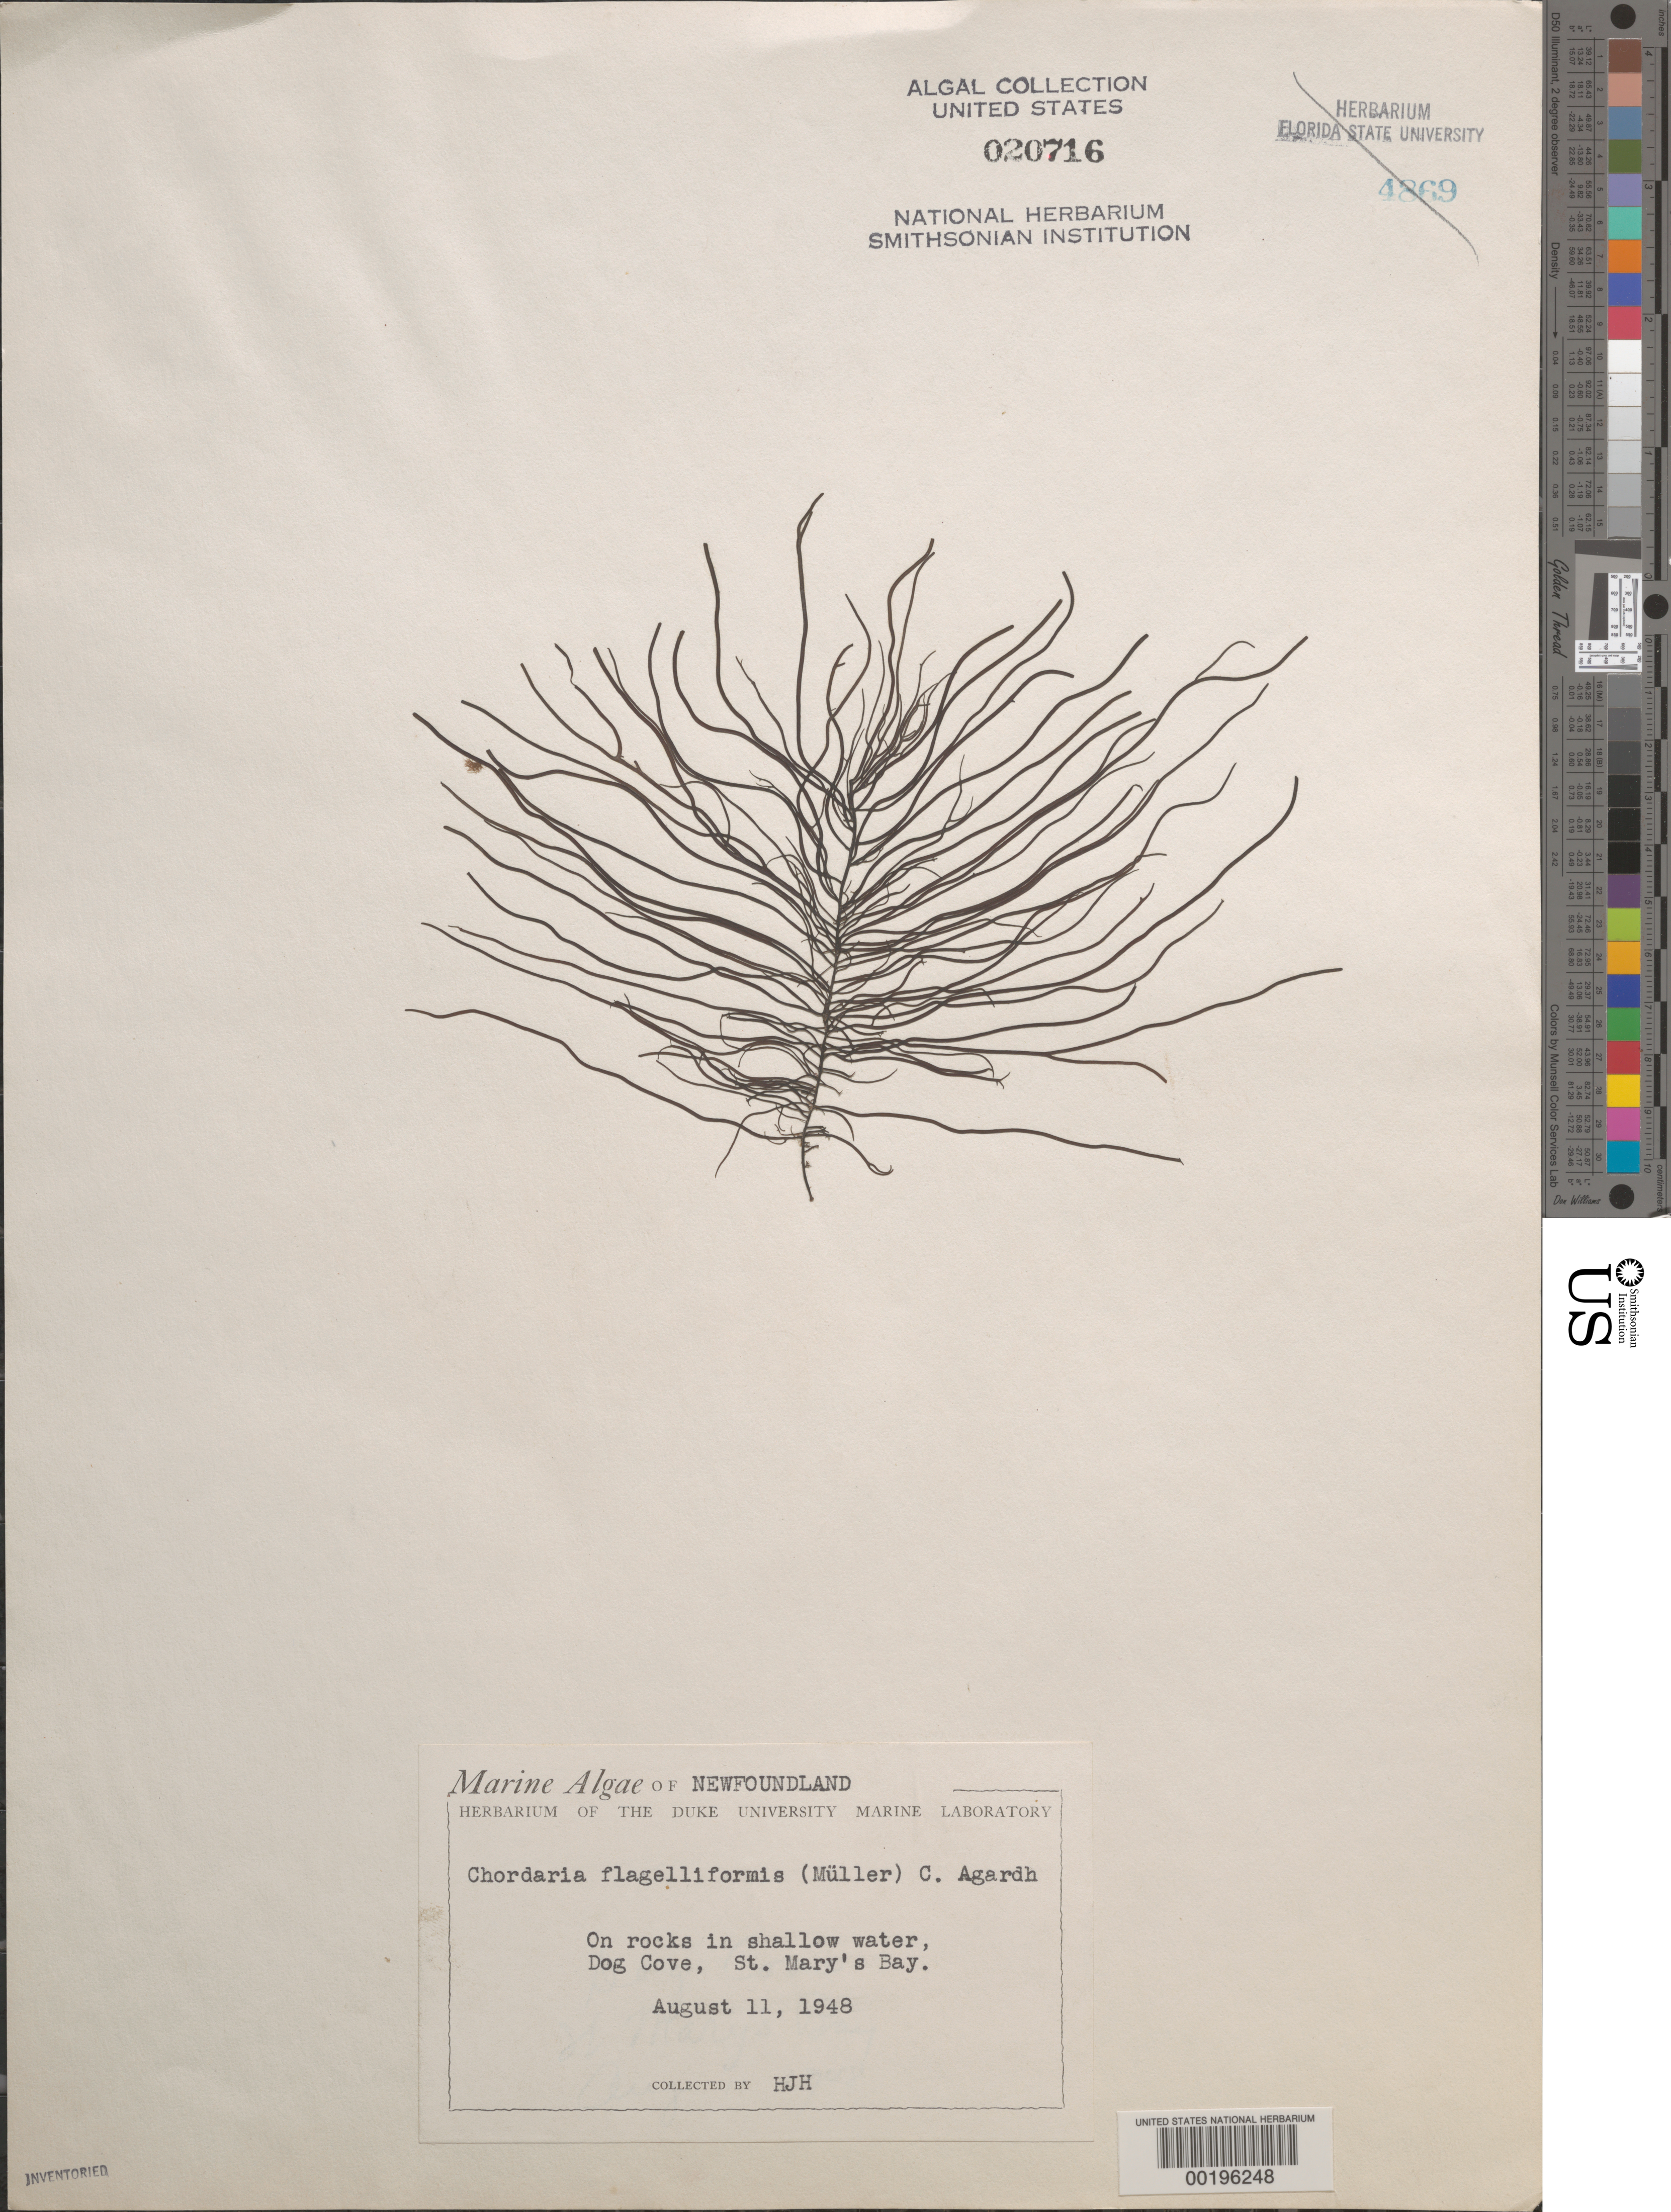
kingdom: Chromista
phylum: Ochrophyta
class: Phaeophyceae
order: Ectocarpales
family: Chordariaceae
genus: Chordaria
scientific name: Chordaria flagelliformis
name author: (Hudson) Grev.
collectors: H. J. Humm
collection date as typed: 11 Aug 1948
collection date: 1948-08-11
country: Canada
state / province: Newfoundland and Labrador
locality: Dog Cove, St. Mary's Bay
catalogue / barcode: US 20716